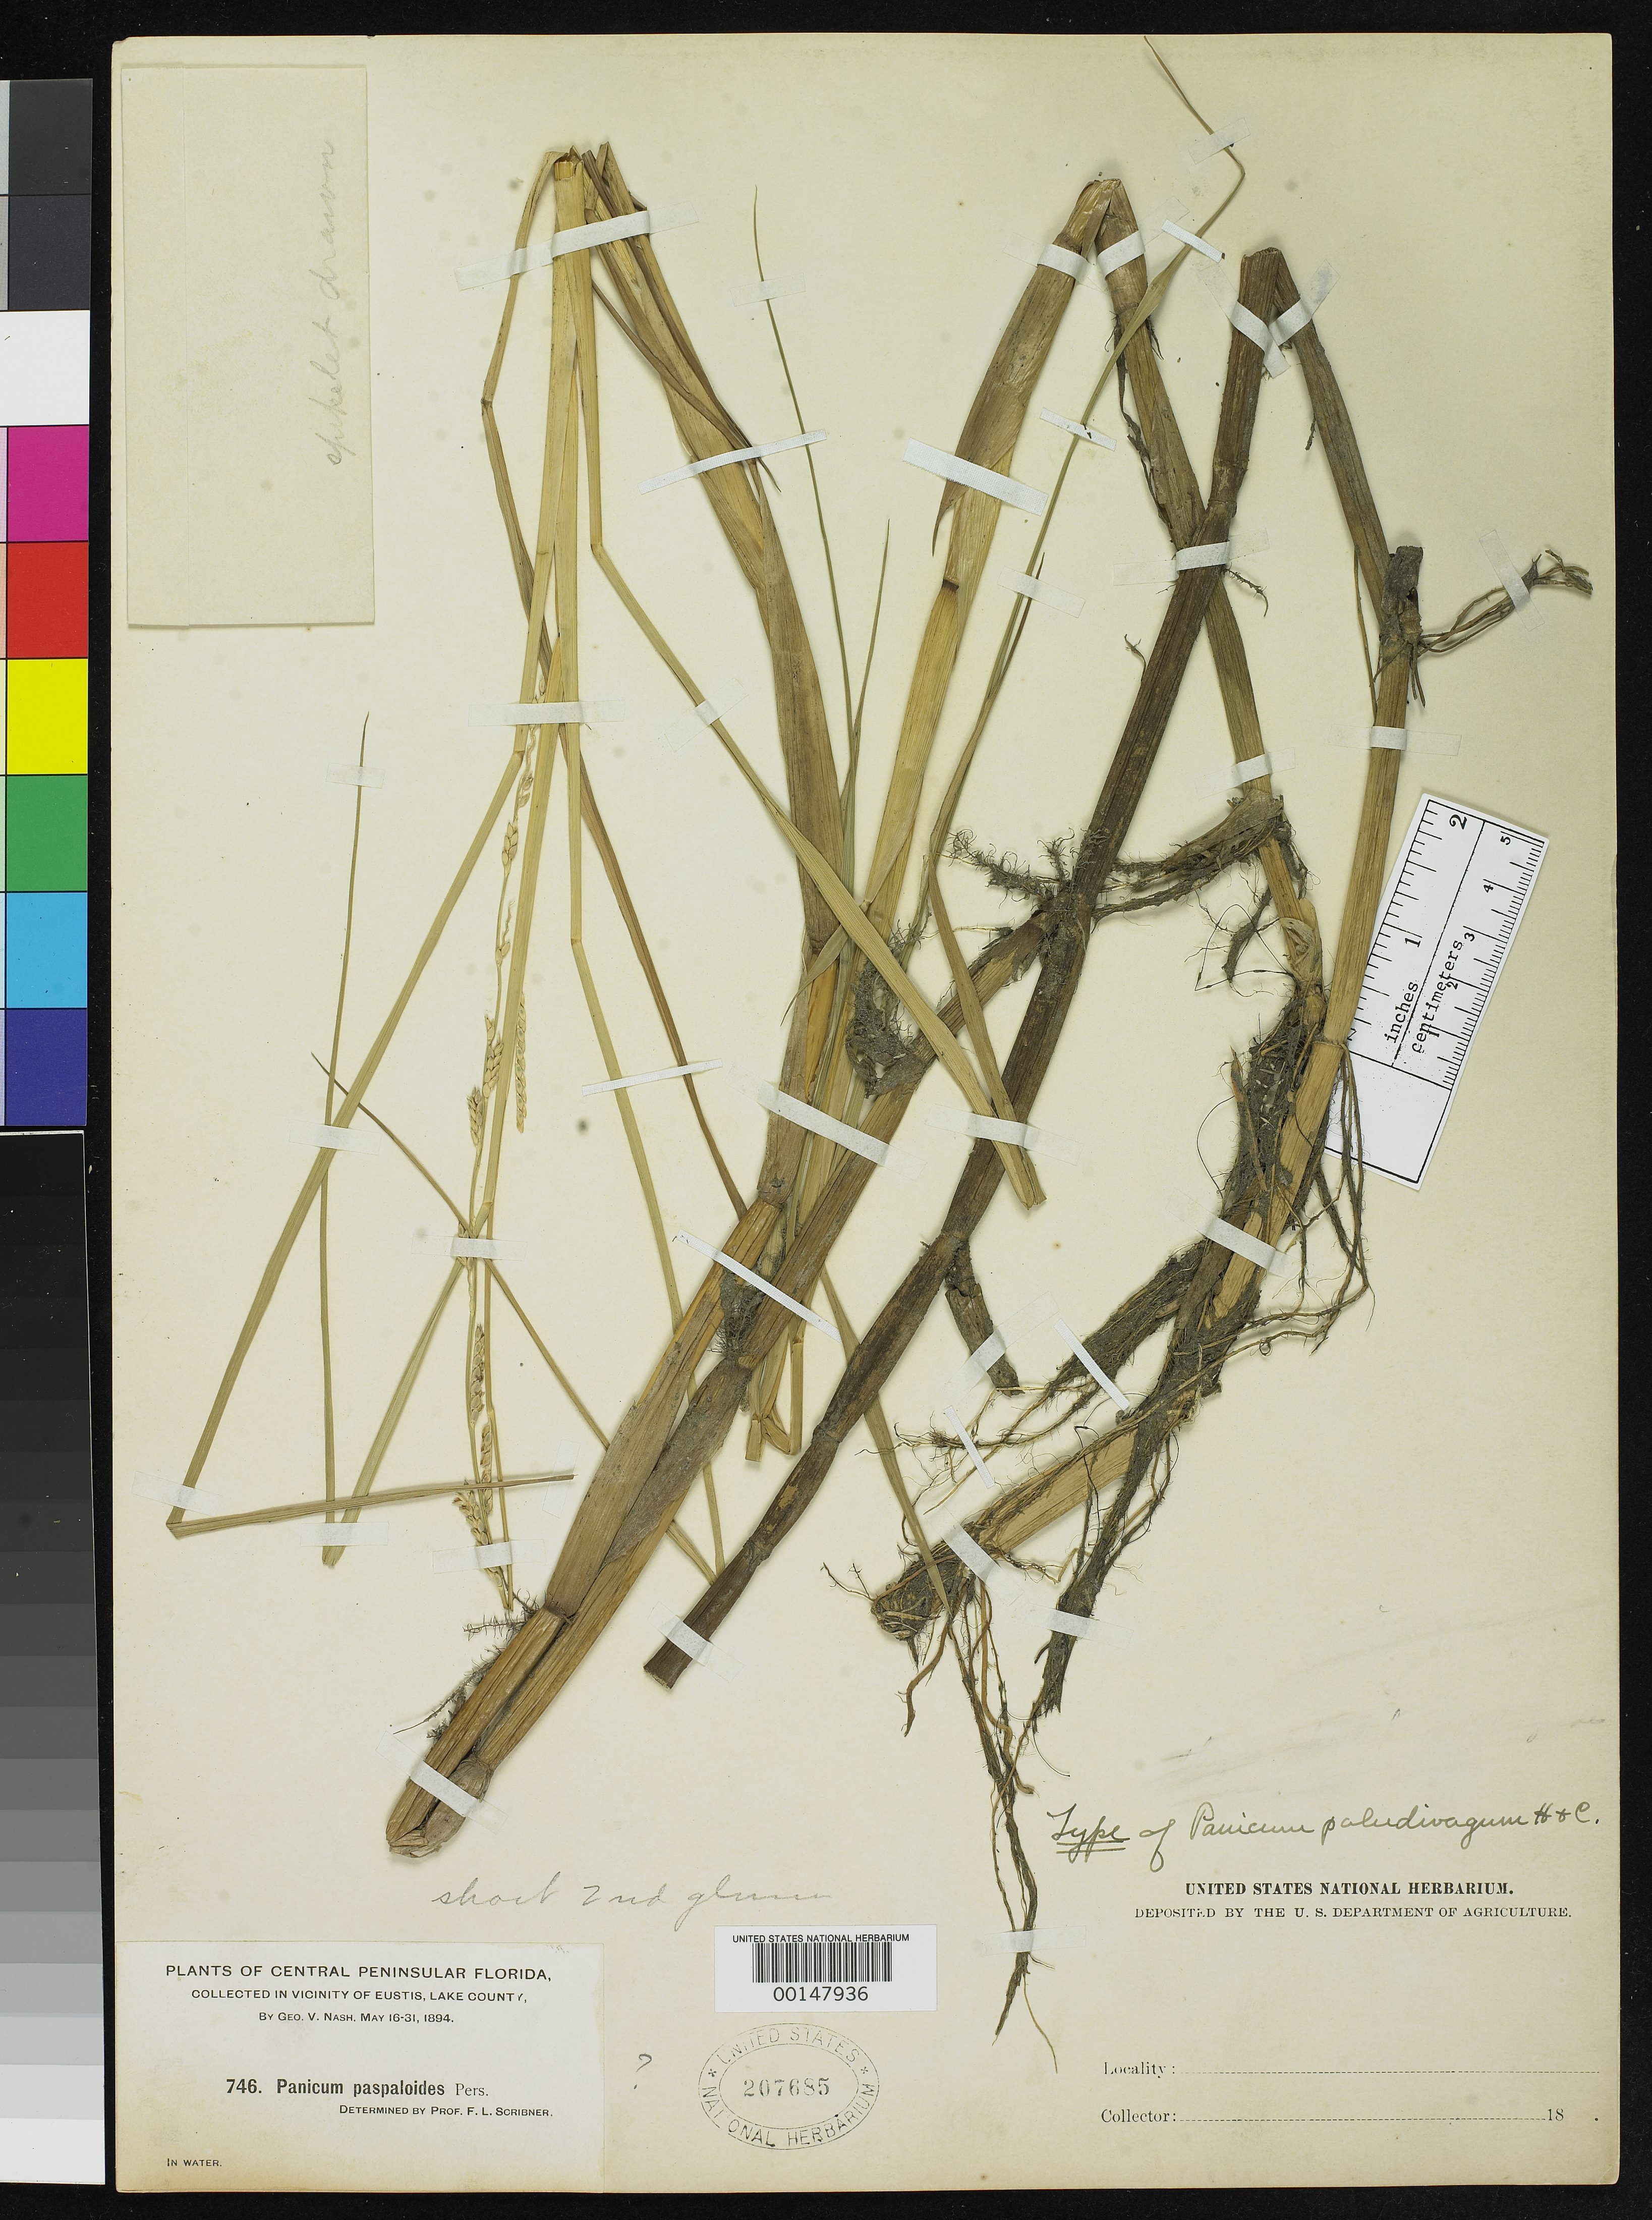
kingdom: Plantae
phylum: Tracheophyta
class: Liliopsida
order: Poales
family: Poaceae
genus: Panicum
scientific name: Panicum paludivagum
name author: Hitchc. & Chase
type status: Holotype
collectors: G. V. Nash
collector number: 746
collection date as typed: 16 May 1894 to 31 May 1894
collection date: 1894-05-16/1894-05-31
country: United States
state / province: Florida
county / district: Lake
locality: Near Eustis.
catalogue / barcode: US 207685